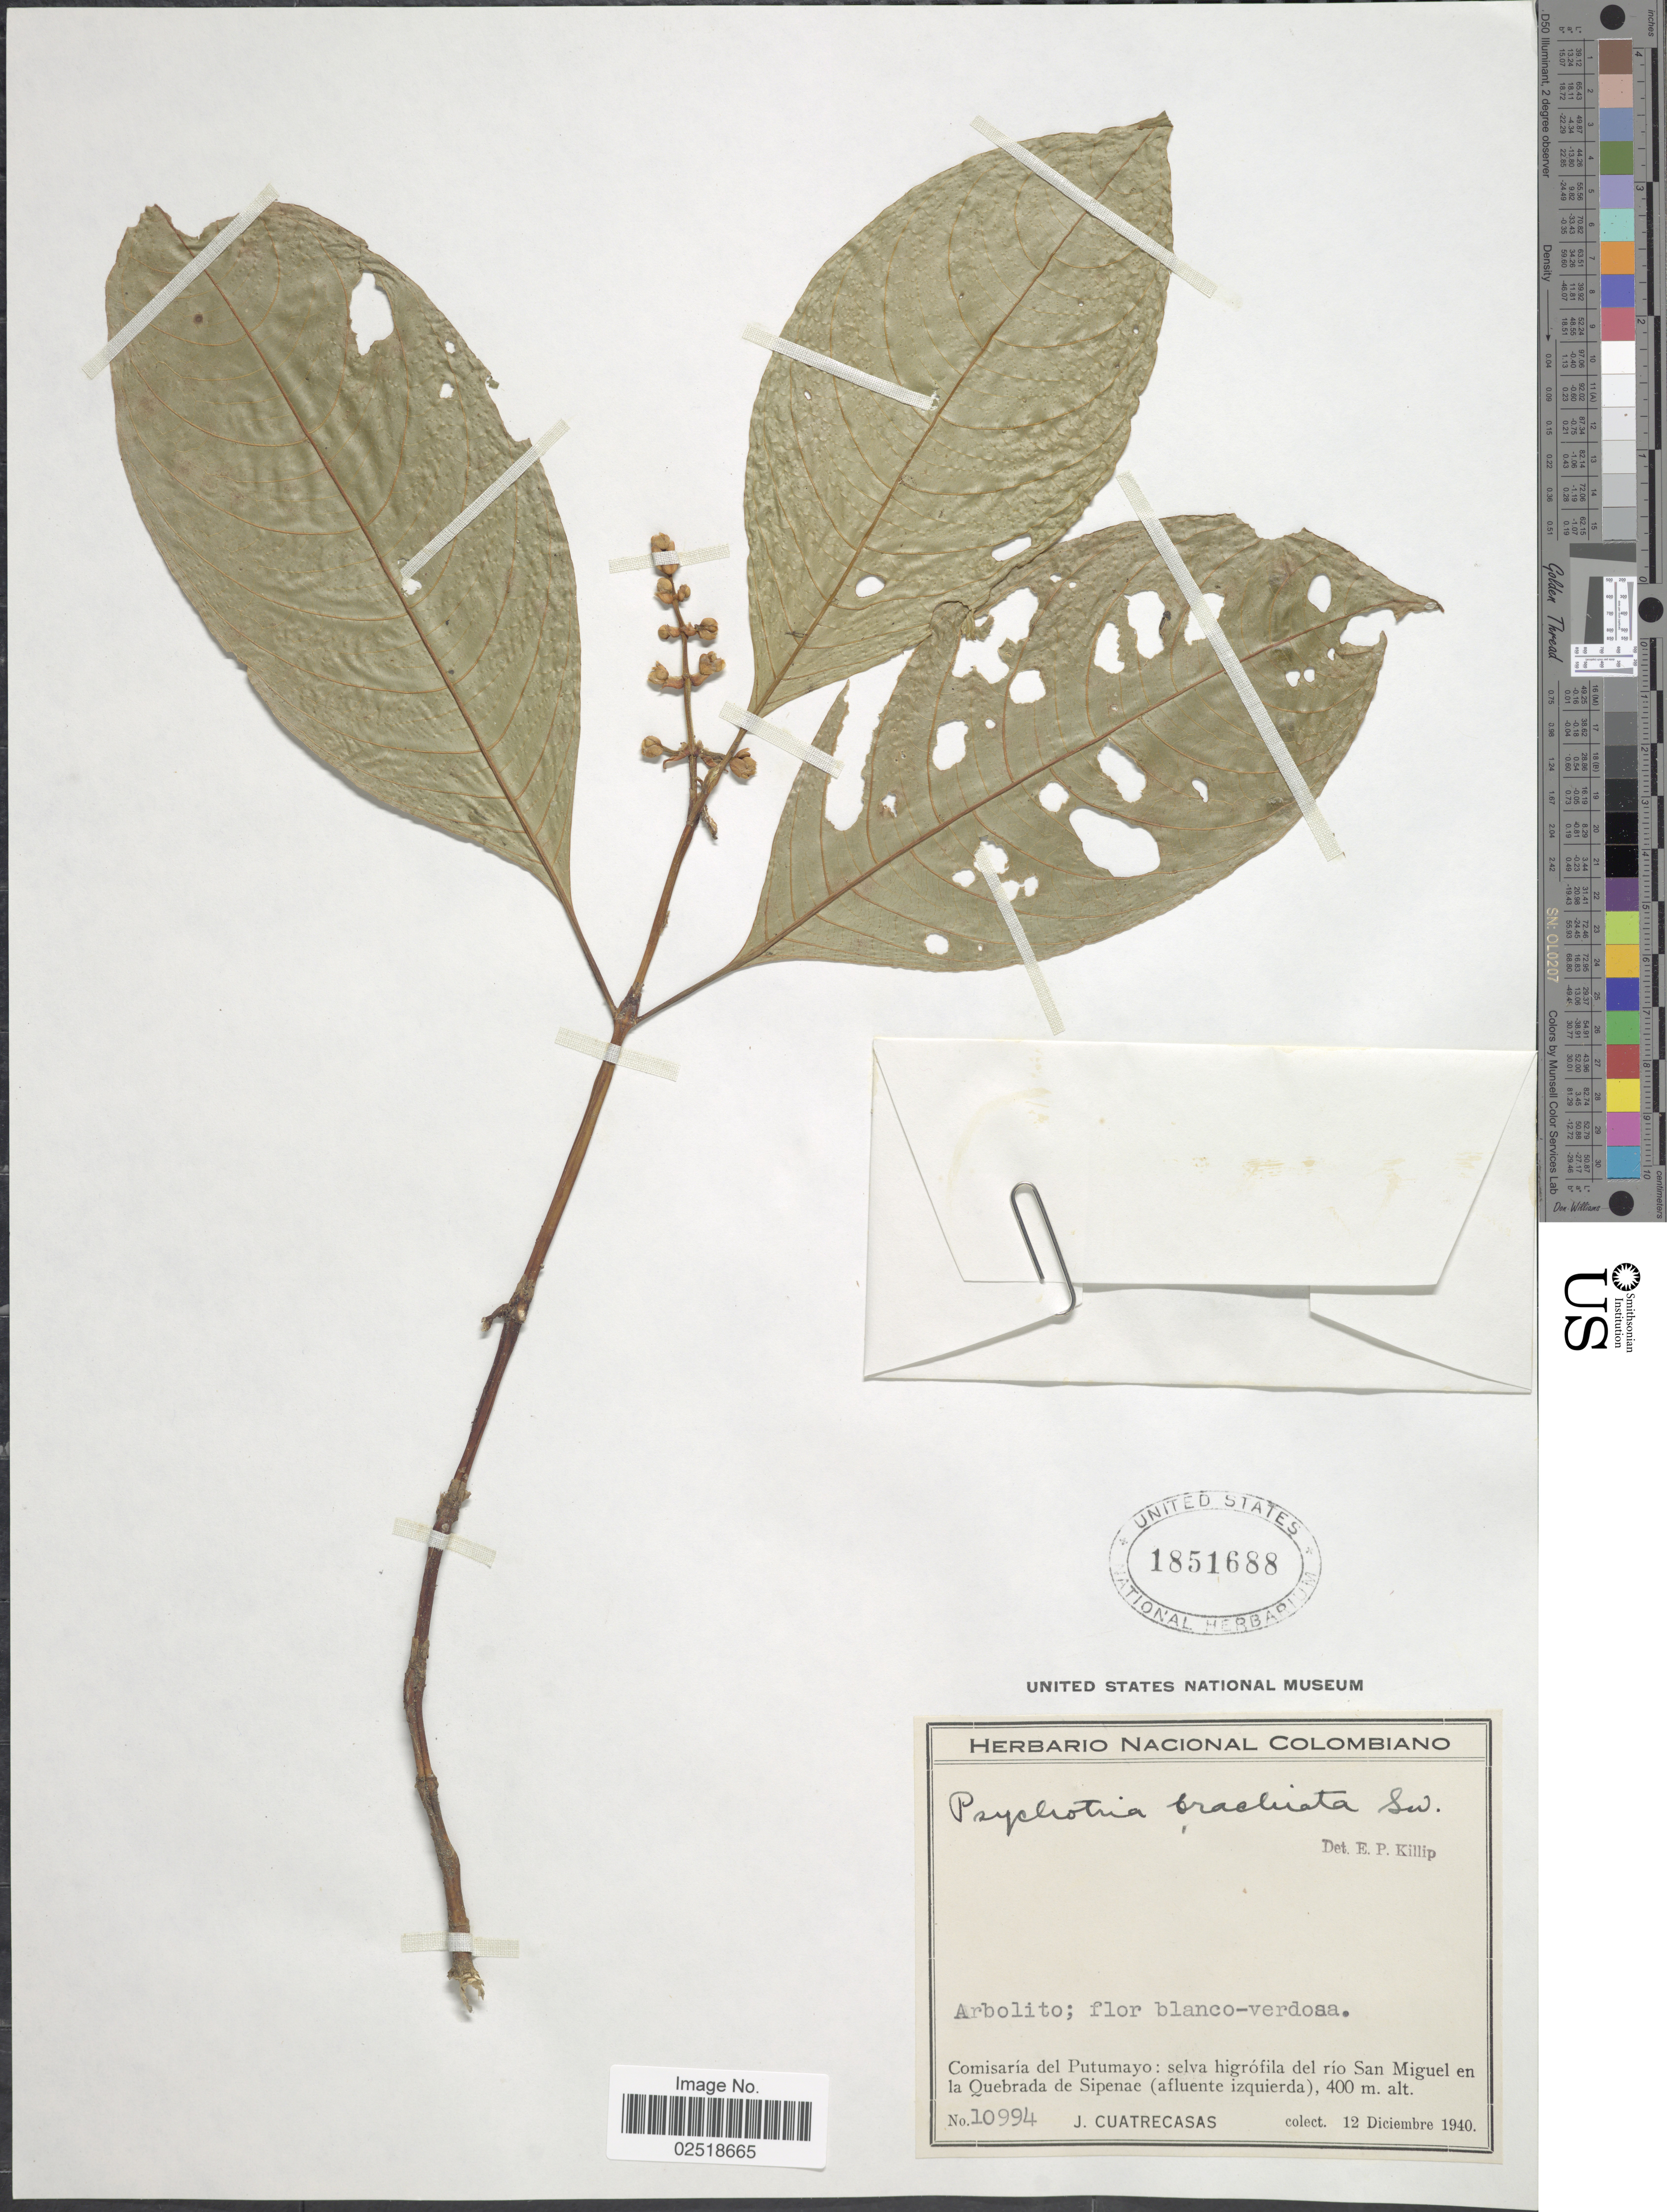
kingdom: Plantae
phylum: Tracheophyta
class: Magnoliopsida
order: Gentianales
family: Rubiaceae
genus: Psychotria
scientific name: Psychotria caerulea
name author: Ruiz & Pav.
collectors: J. Cuatrecasas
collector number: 10994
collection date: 1940-12-12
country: Colombia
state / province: Putumayo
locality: Comisaría del Putumayo: selva higrófila del río San Miguel en la Quebrada de Sipenae (afluente izquierda)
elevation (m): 400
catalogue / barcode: US 1851688